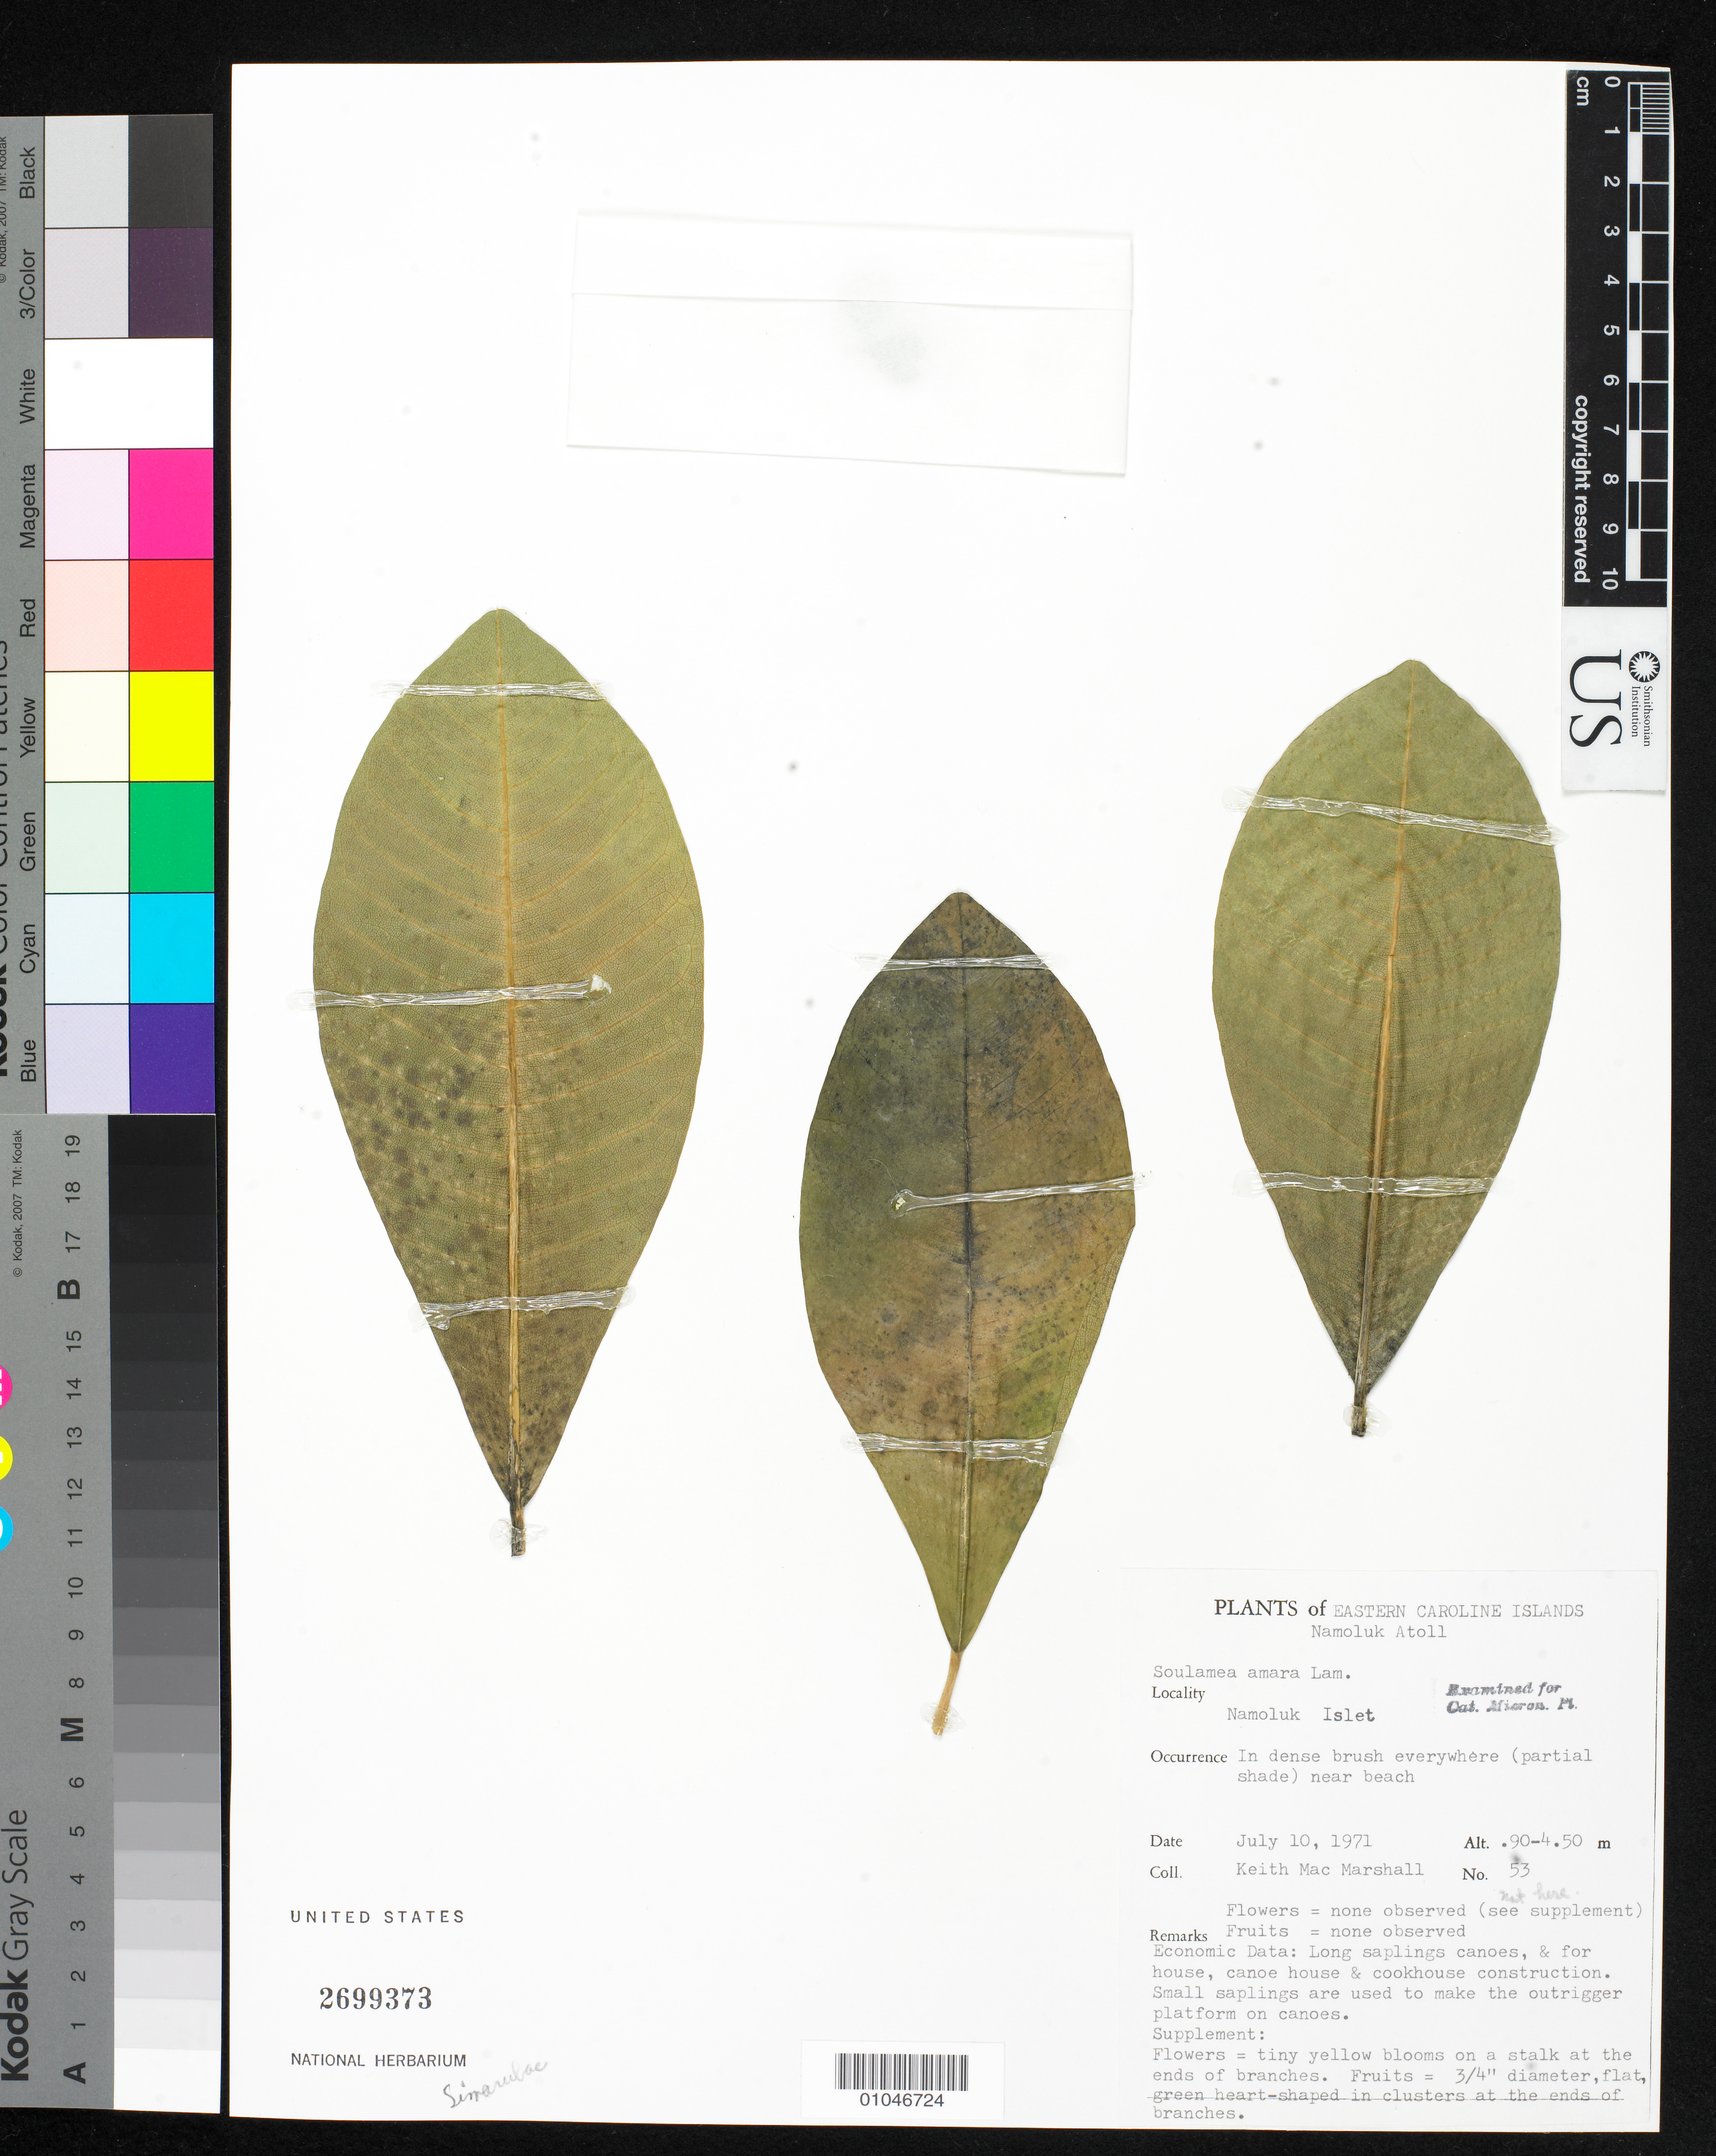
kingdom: Plantae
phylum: Tracheophyta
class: Magnoliopsida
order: Sapindales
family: Simaroubaceae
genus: Soulamea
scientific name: Soulamea amara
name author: Lam.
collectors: K. M. Marshall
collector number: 53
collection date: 1971-07-10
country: Micronesia, Federated States of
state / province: Truk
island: Namokuk [Namoluk] Atoll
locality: Namoluk Islet, near beach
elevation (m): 0.9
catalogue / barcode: US 2699373